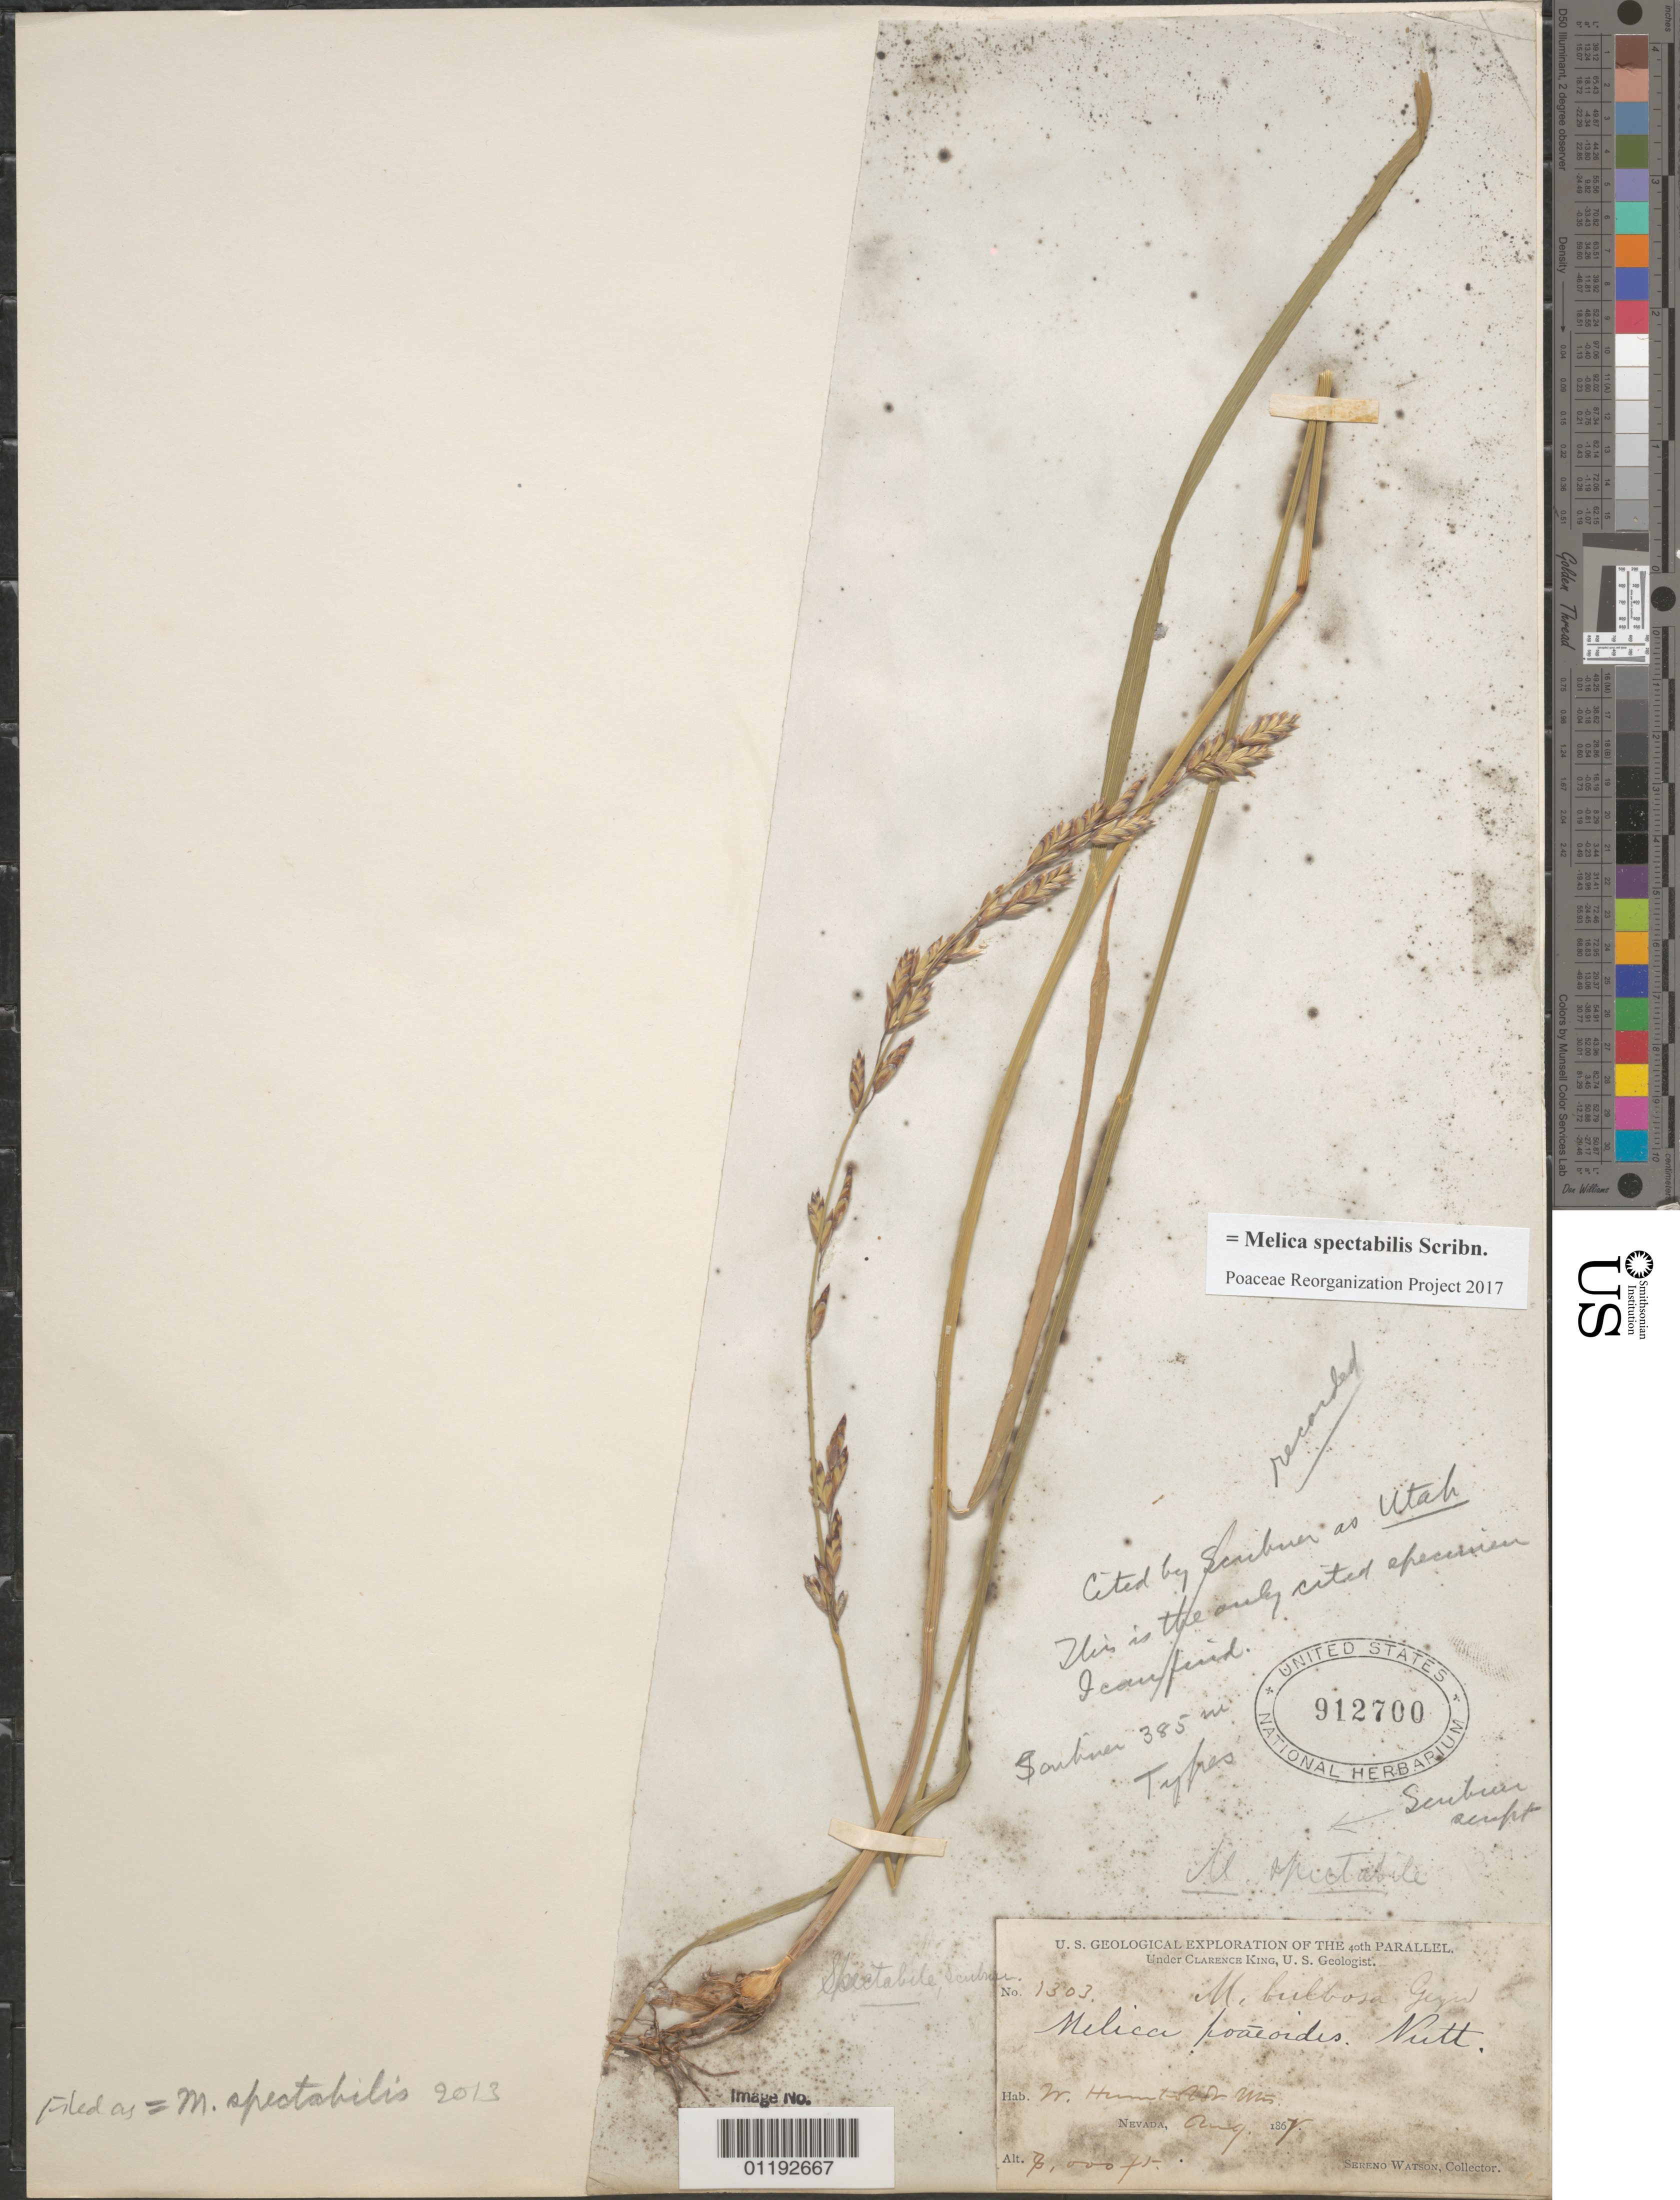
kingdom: Plantae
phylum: Tracheophyta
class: Liliopsida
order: Poales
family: Poaceae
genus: Glyceria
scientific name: Glyceria striata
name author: (Lam.) Hitchc.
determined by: Poaceae Reorganization Project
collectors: S. Watson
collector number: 1303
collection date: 1867-08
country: United States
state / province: Nevada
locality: W Humboldt Mt.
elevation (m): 2134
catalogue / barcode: US 912700